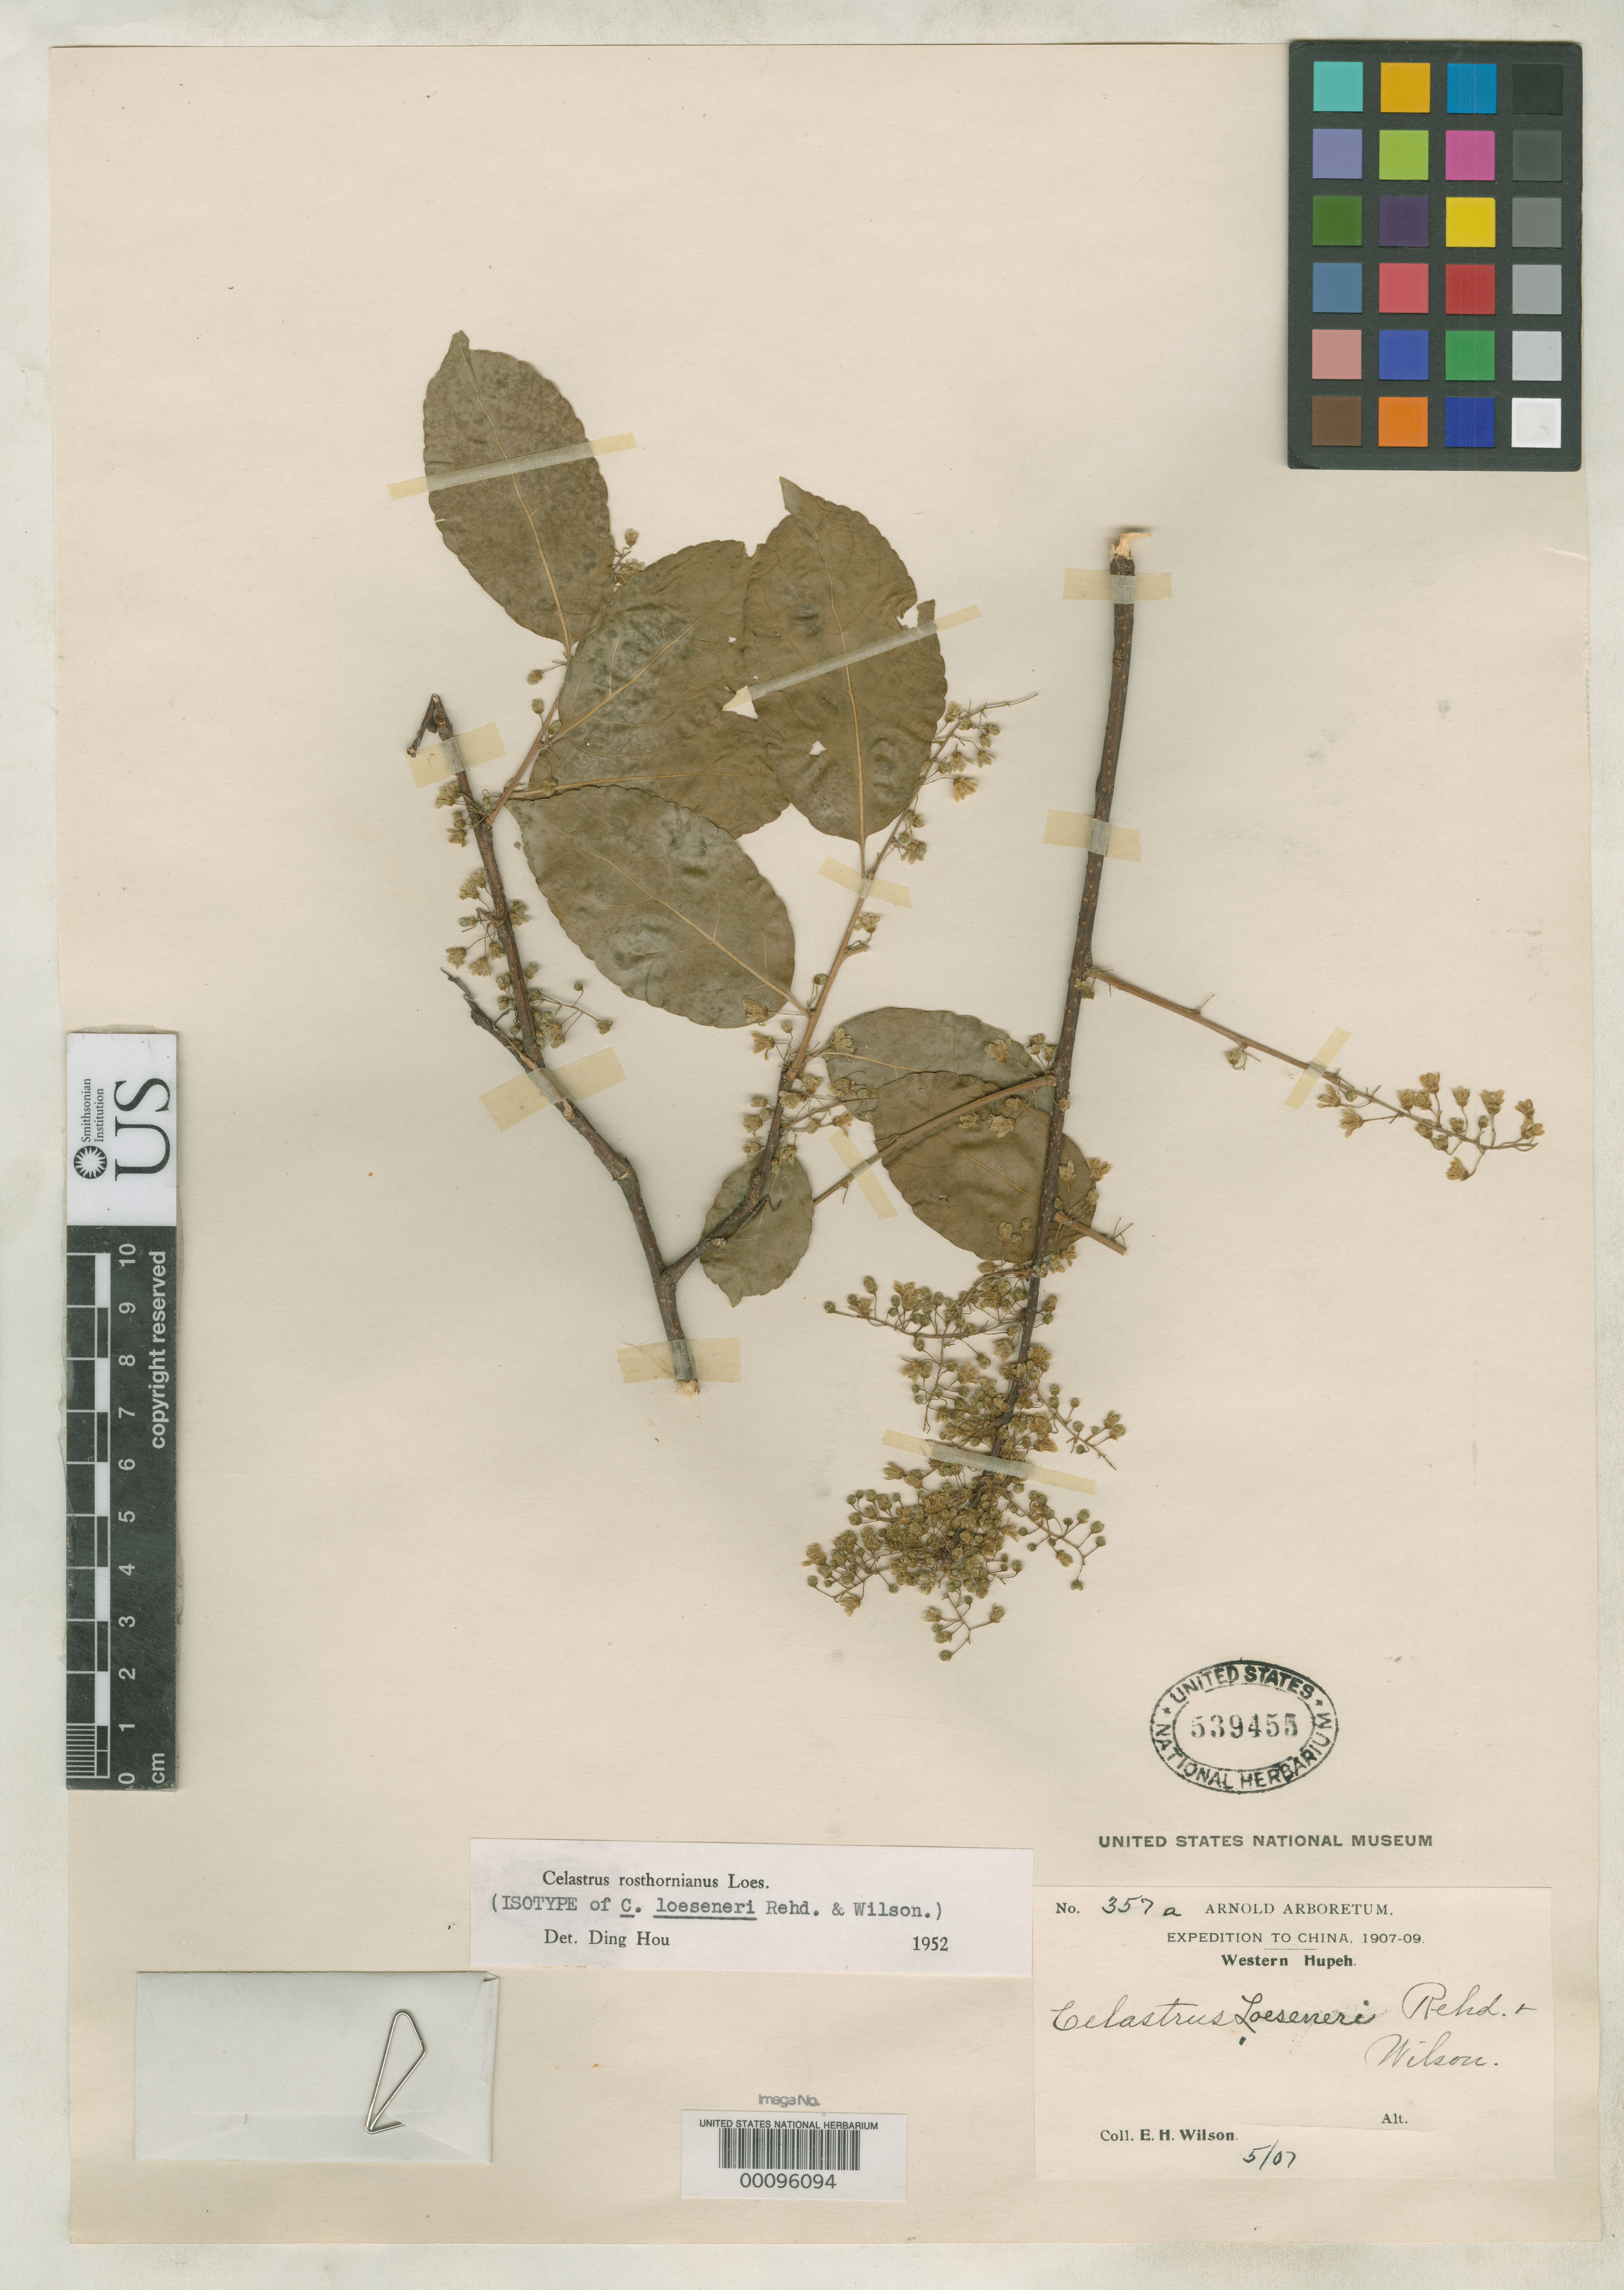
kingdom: Plantae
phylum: Tracheophyta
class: Magnoliopsida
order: Celastrales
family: Celastraceae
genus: Celastrus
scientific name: Celastrus loeseneri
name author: Rehder & E.H. Wilson in Sarg.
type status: Isotype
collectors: E. H. Wilson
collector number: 357a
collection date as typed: May 1907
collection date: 1907-05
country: China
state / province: Hubei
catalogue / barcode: US 539455